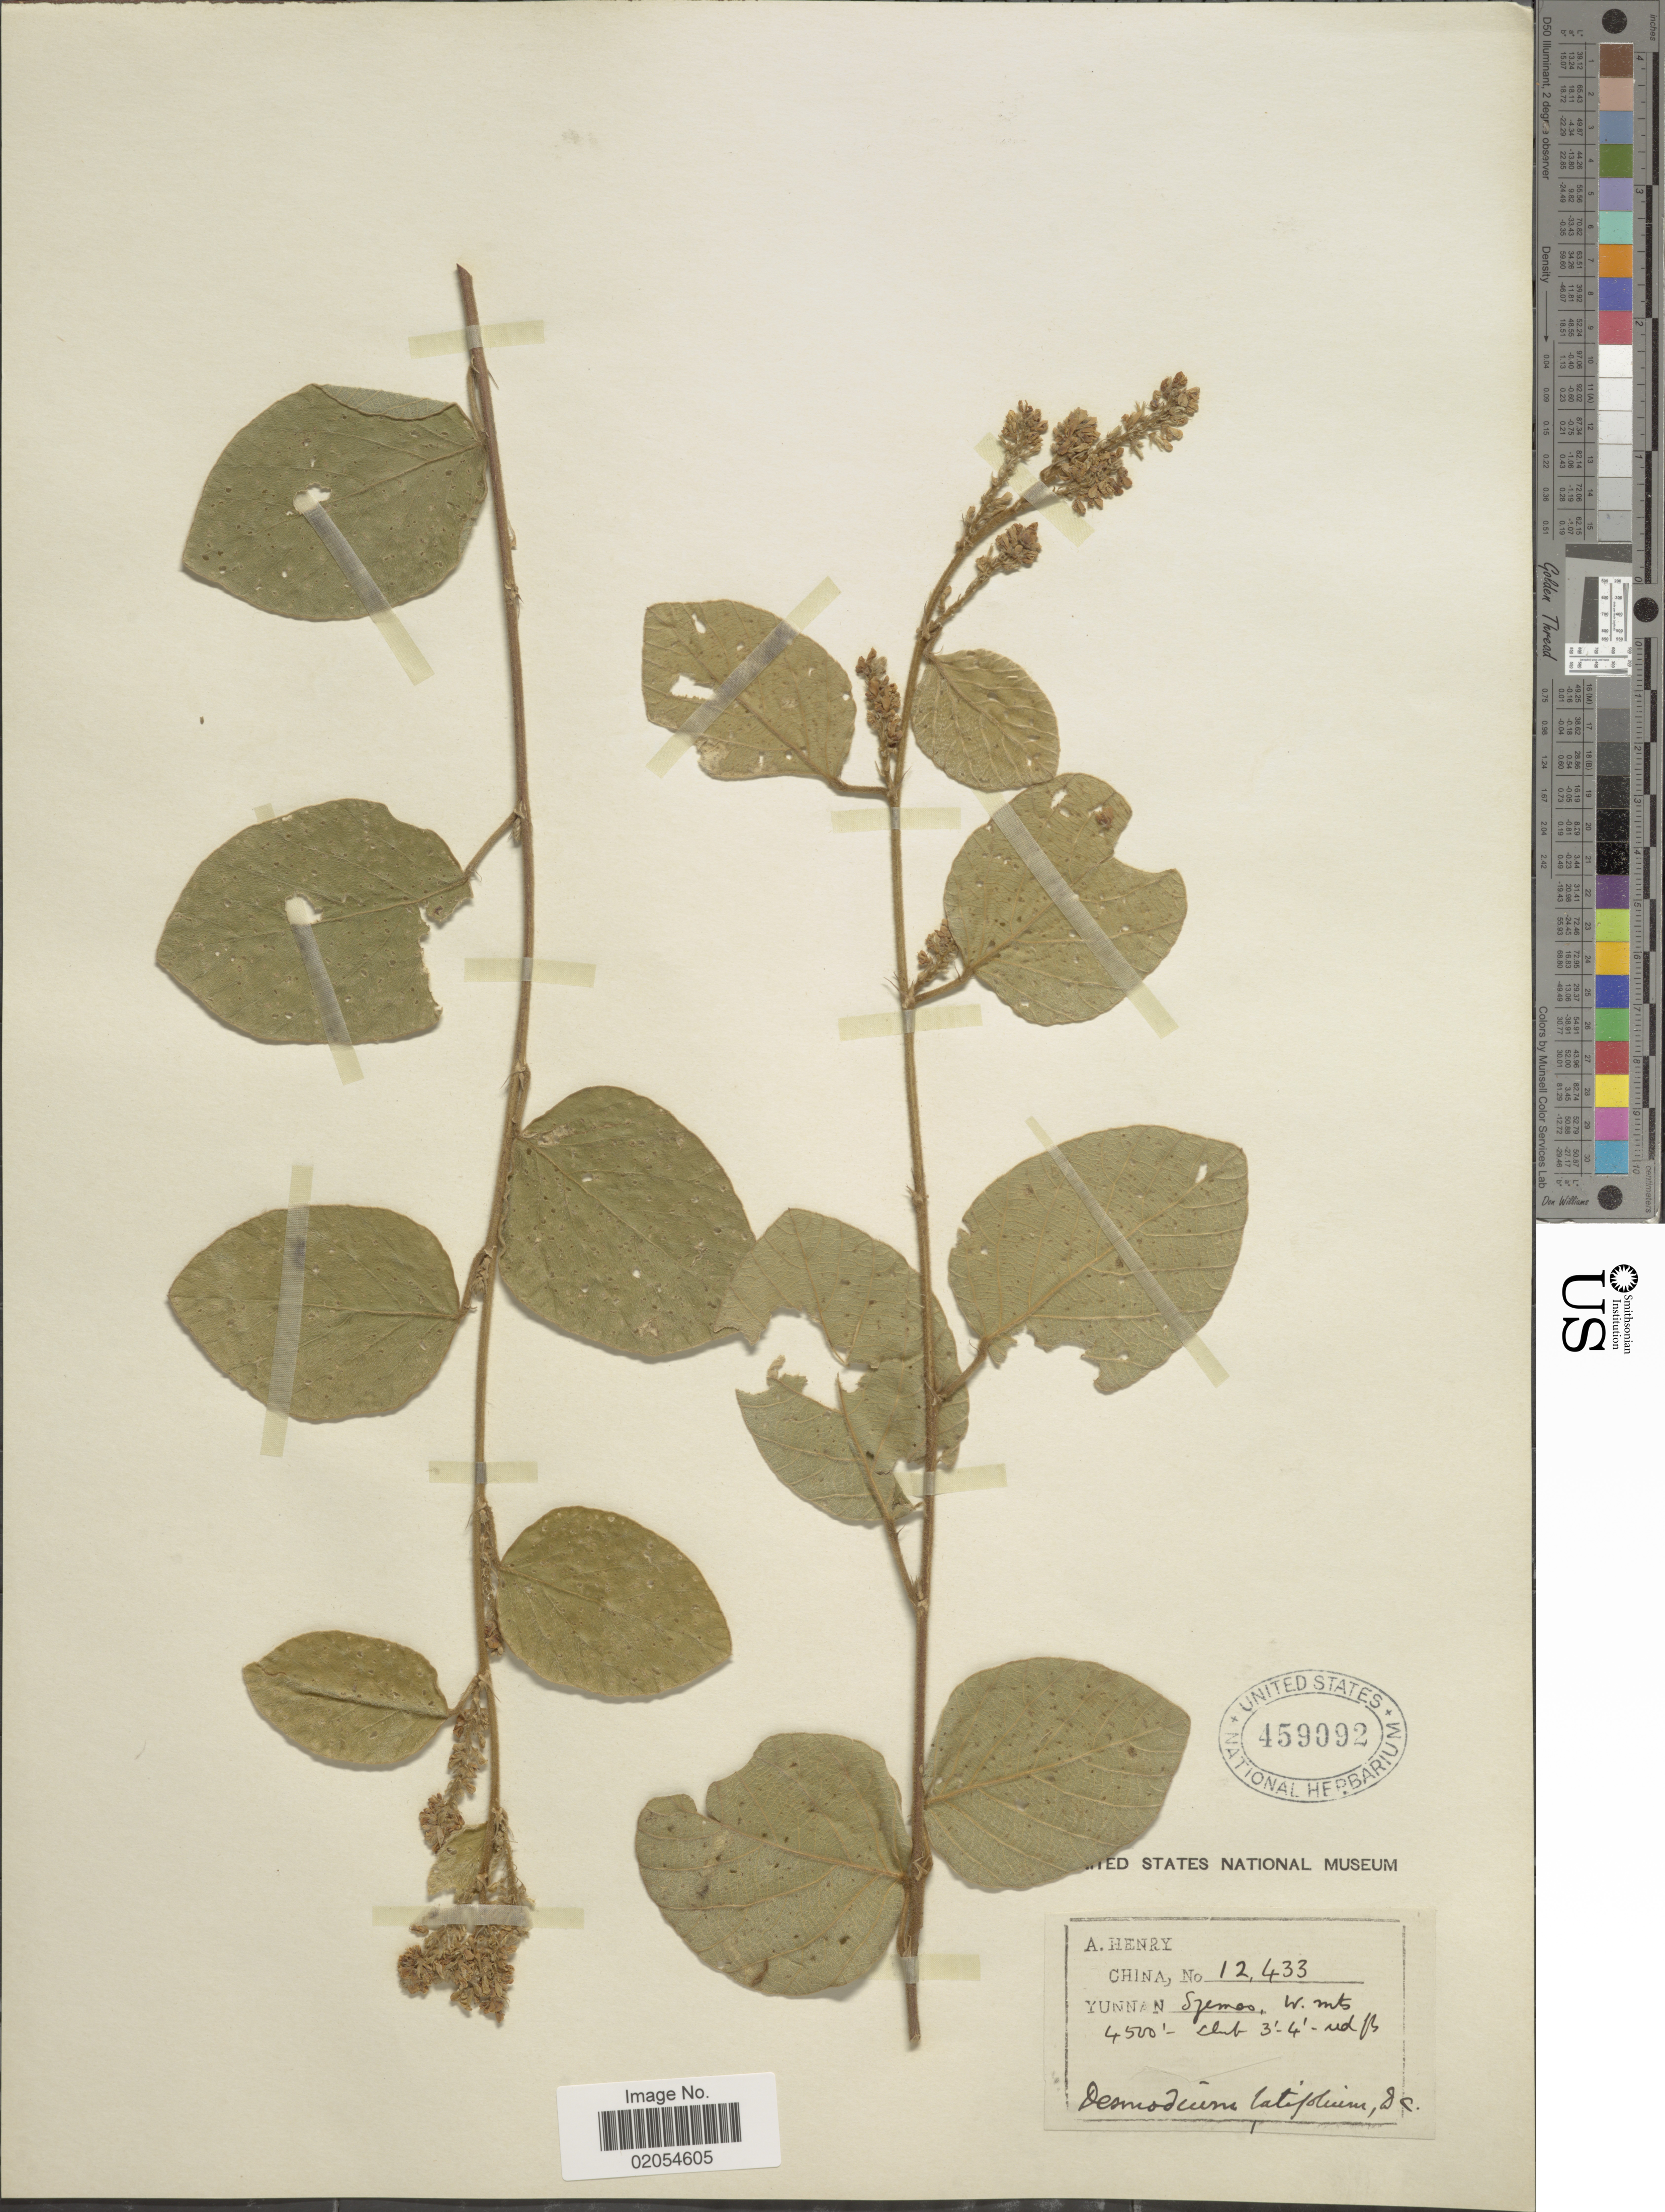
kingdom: Plantae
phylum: Tracheophyta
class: Magnoliopsida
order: Fabales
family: Fabaceae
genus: Polhillides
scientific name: Polhillides velutina subsp. velutina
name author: (Willd.) H. Ohashi & K. Ohashi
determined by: Strong, Mark T., (BOT), Smithsonian Institution - National Museum of Natural History (UNITED STATES)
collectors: A. Henry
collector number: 12433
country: China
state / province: Yunnan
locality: Szemao, W. mts.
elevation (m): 1372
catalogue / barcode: US 459092